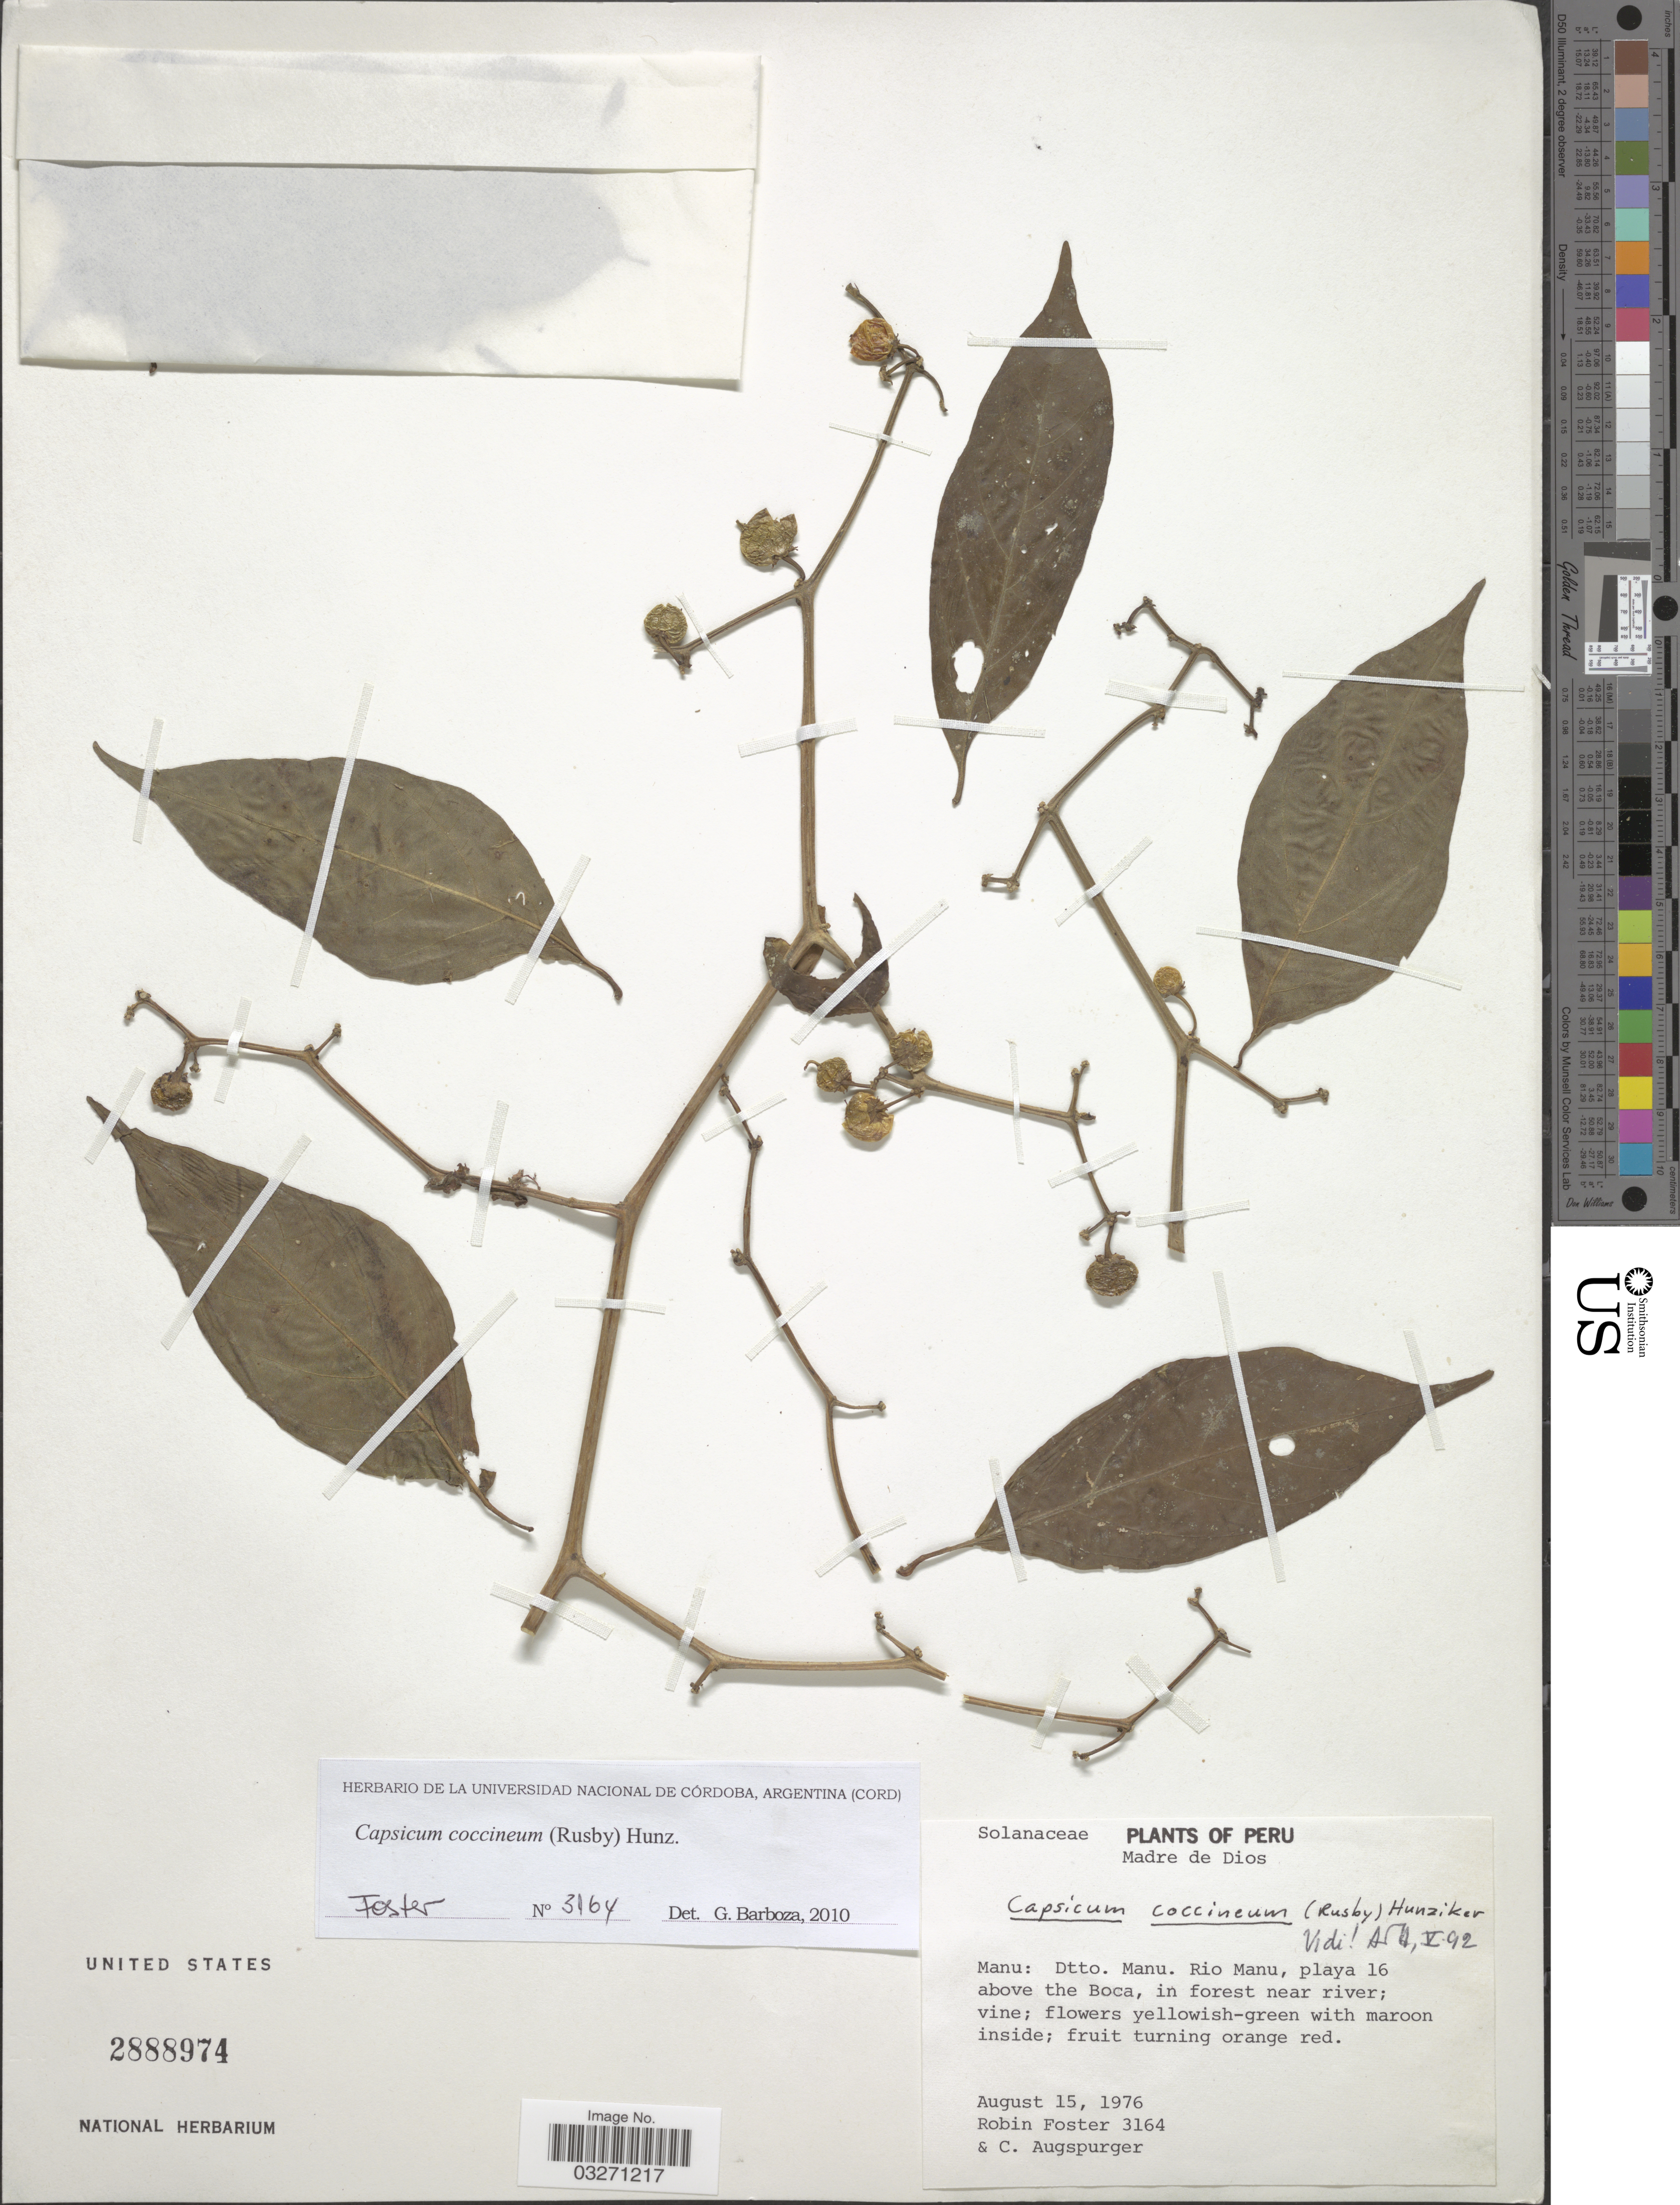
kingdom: Plantae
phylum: Tracheophyta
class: Magnoliopsida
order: Solanales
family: Solanaceae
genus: Capsicum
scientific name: Capsicum coccineum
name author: (Rusby) Hunz.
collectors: R. B. Foster & C. Augspurger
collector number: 3164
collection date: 1976-08-15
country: Peru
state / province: Madre de Dios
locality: Manu: Dtto. Manu. Rio Manu, playa 16 above the Boca, in forest near river.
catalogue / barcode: US 2888974